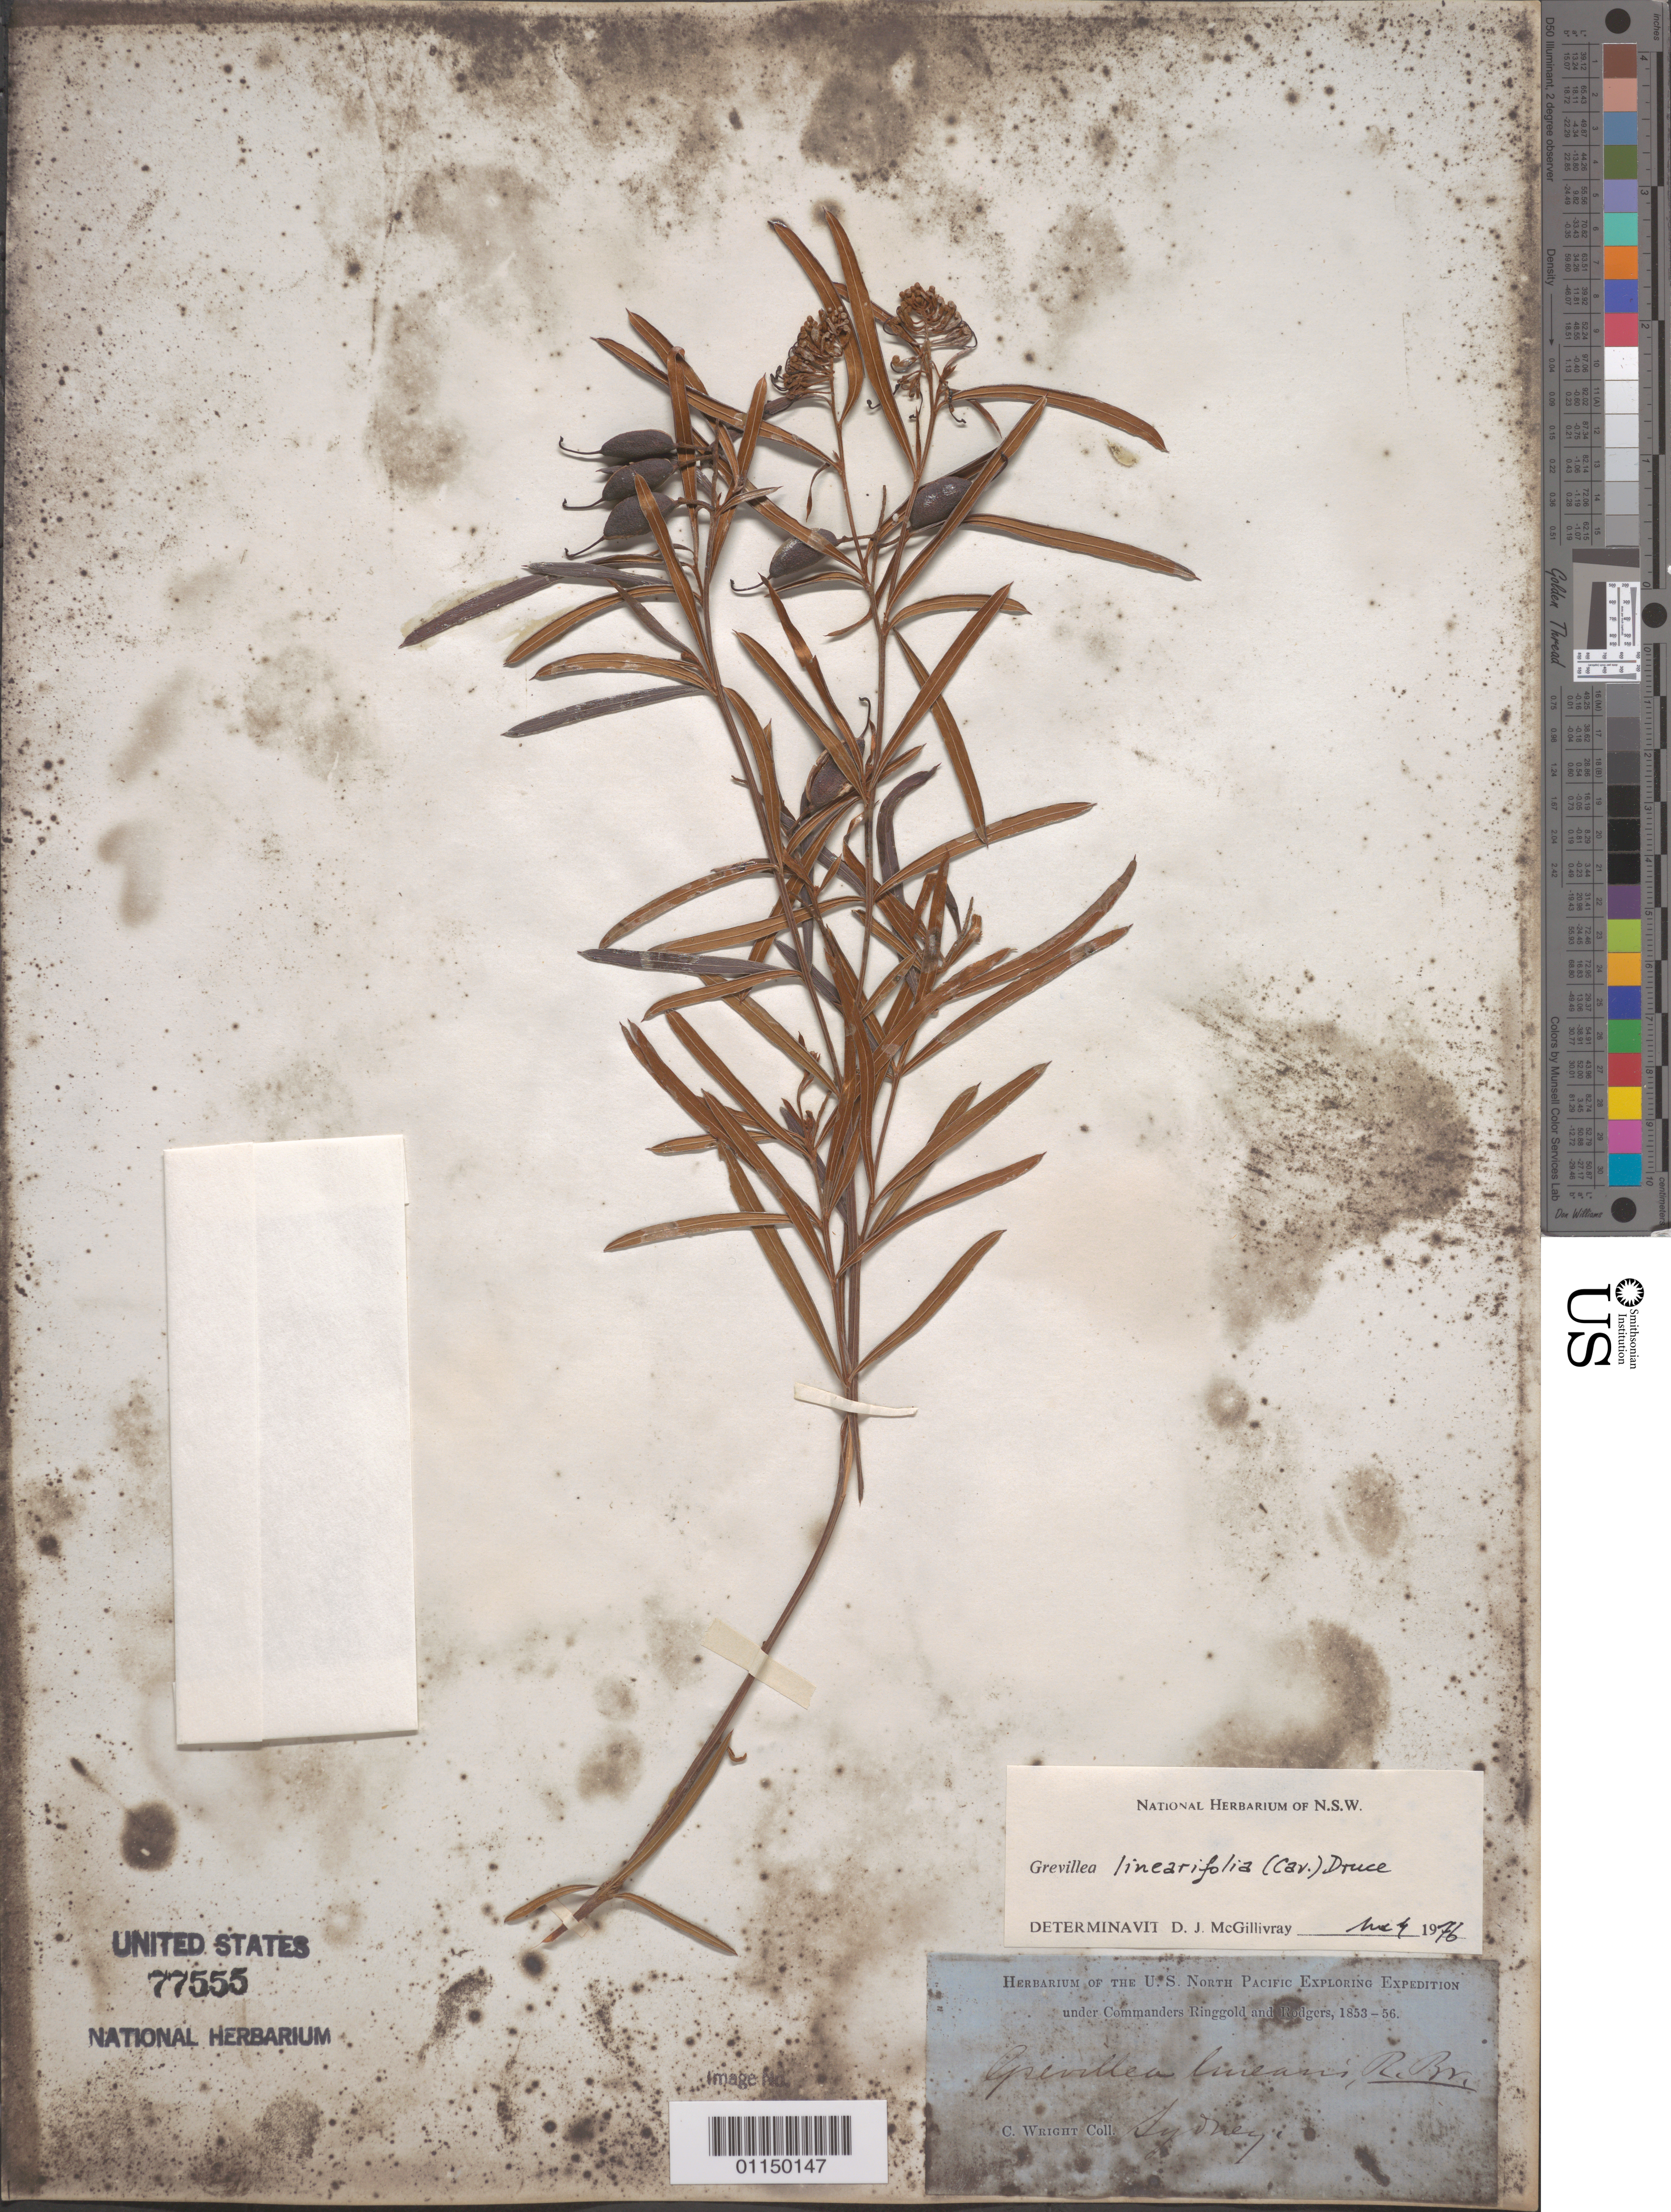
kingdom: Plantae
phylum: Tracheophyta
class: Magnoliopsida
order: Proteales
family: Proteaceae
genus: Grevillea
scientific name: Grevillea linearifolia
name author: (Cav.) Druce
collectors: C. Wright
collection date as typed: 1853 to -- -- 1856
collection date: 1853/1856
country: Australia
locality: Sydney.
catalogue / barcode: US 77555